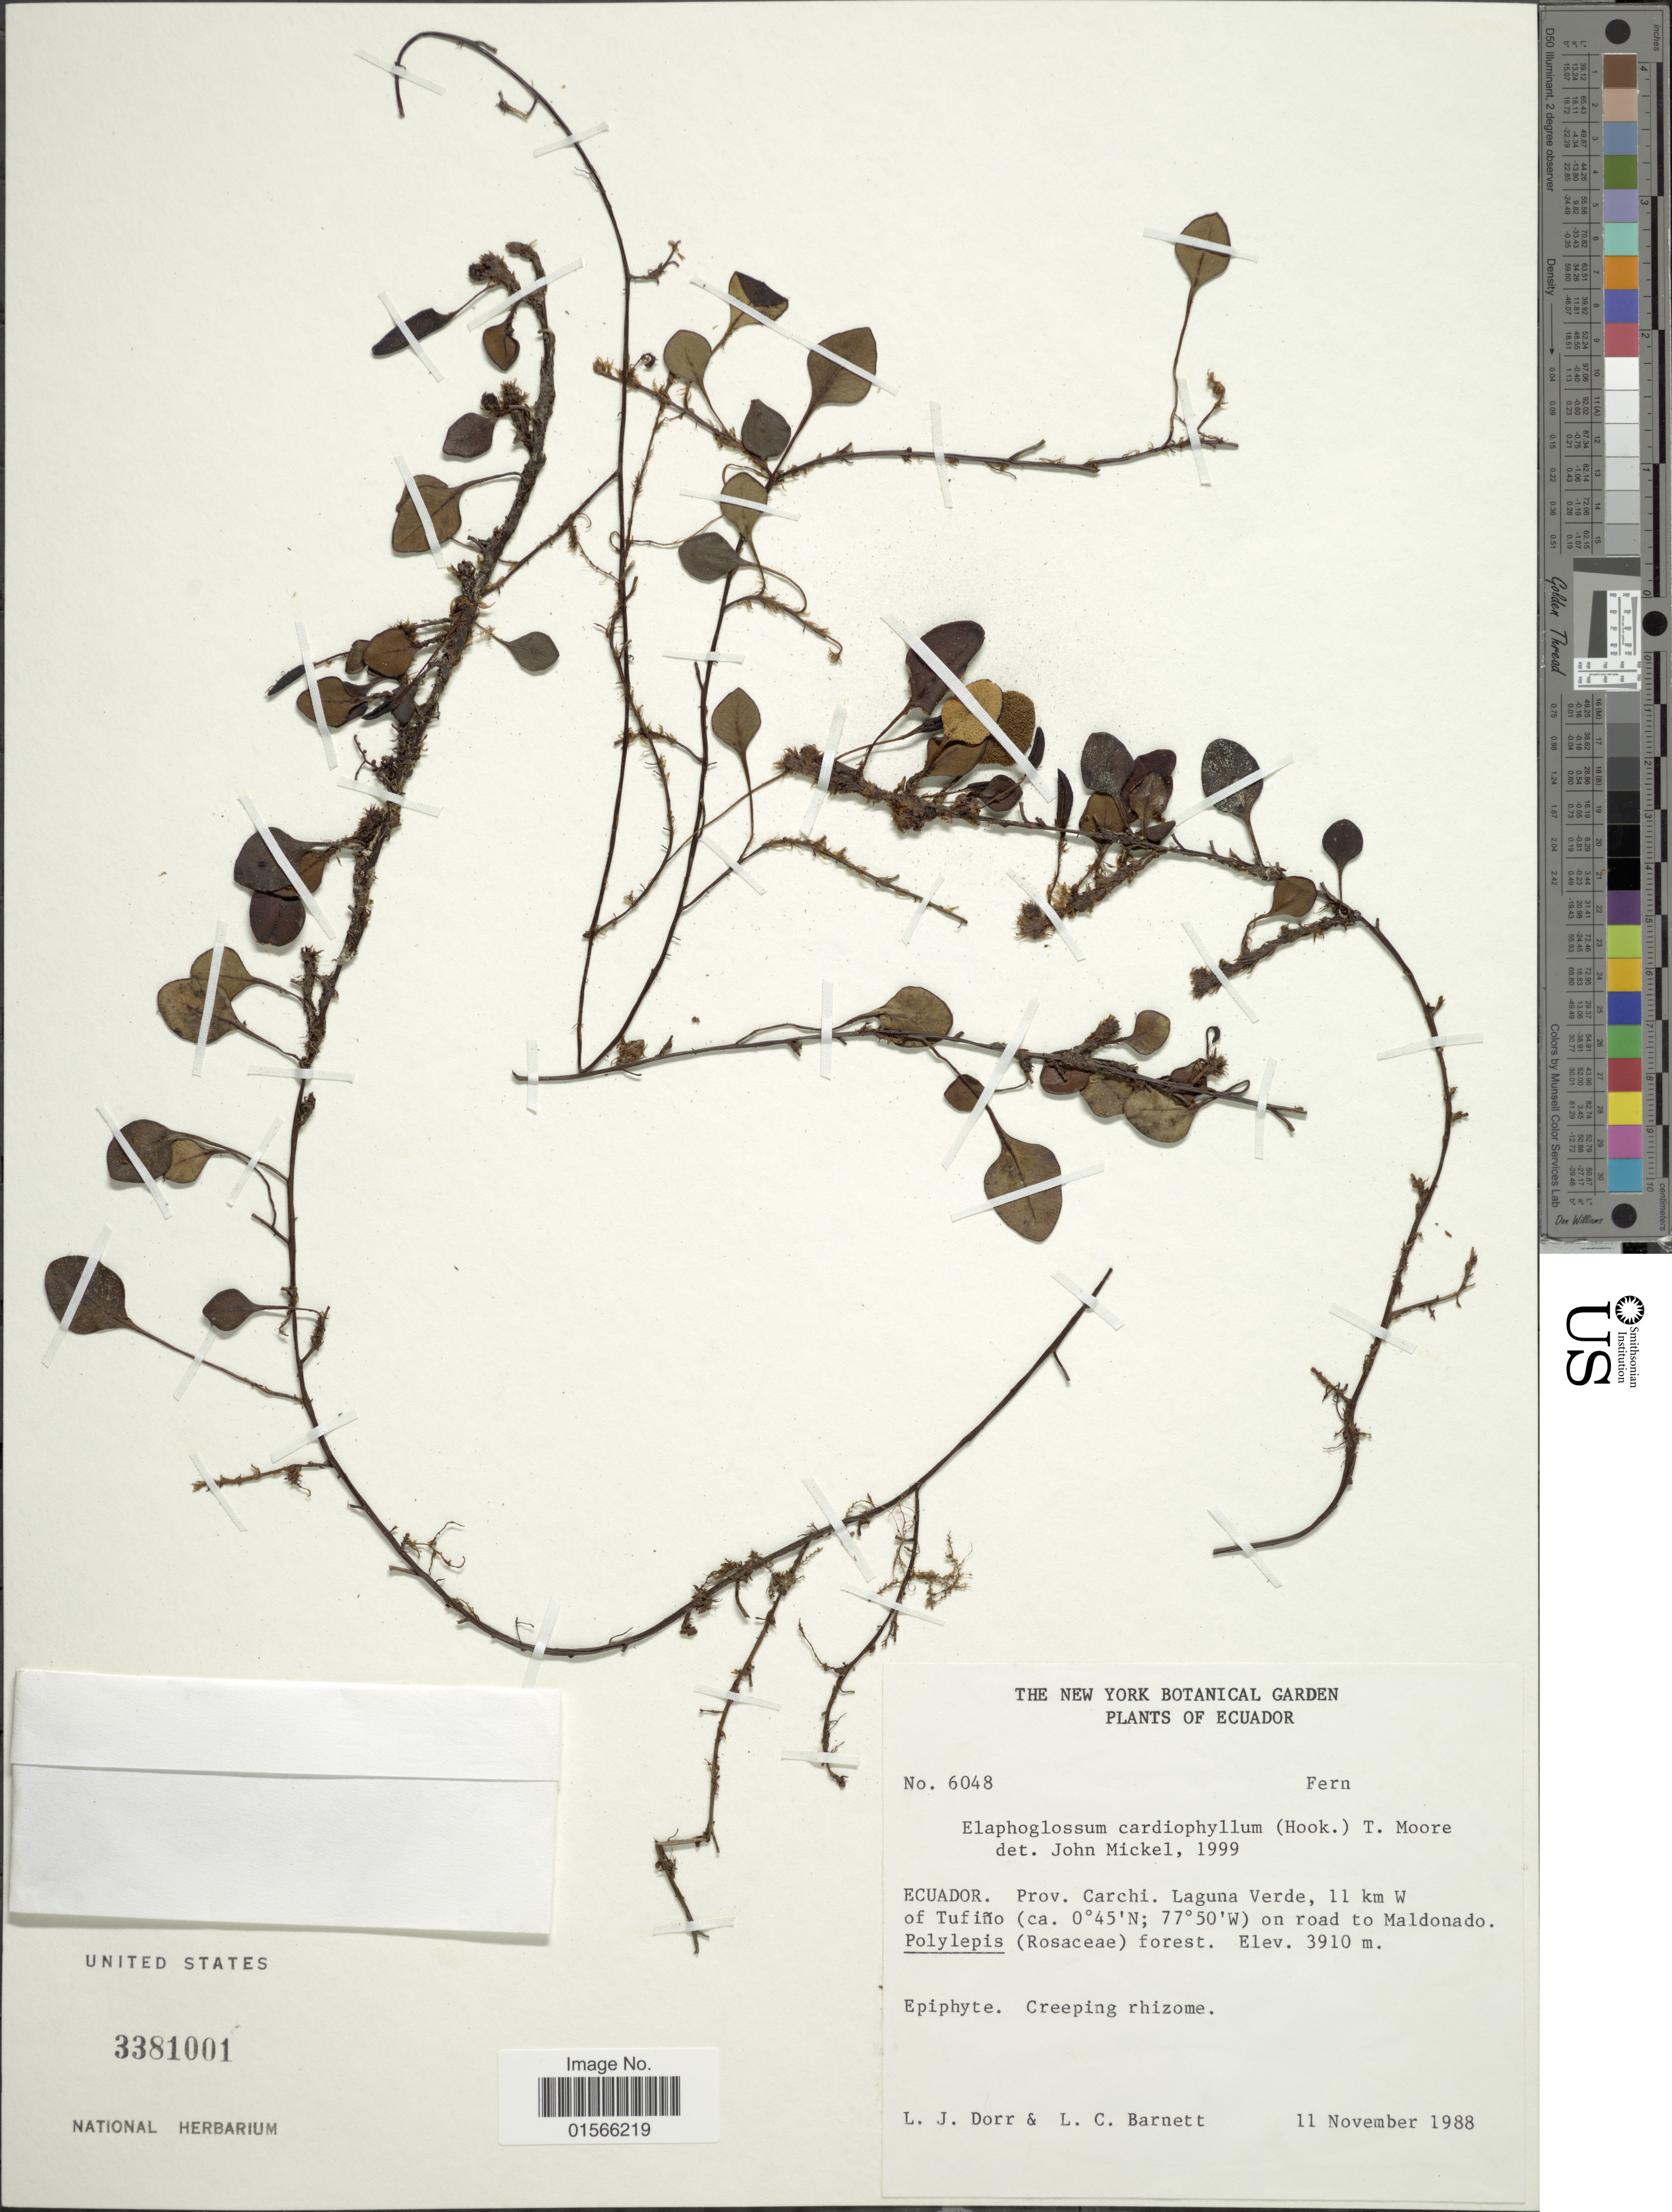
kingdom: Plantae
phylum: Tracheophyta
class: Polypodiopsida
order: Polypodiales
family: Dryopteridaceae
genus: Elaphoglossum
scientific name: Elaphoglossum cardiophyllum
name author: (Hook.) T. Moore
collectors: L. J. Dorr & L. C. Barnett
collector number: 6048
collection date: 1988-11-11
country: Ecuador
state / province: Carchi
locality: Laguna Verde, 11 km W of Tufiño on road to Maldonado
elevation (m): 3910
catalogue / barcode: US 3381001